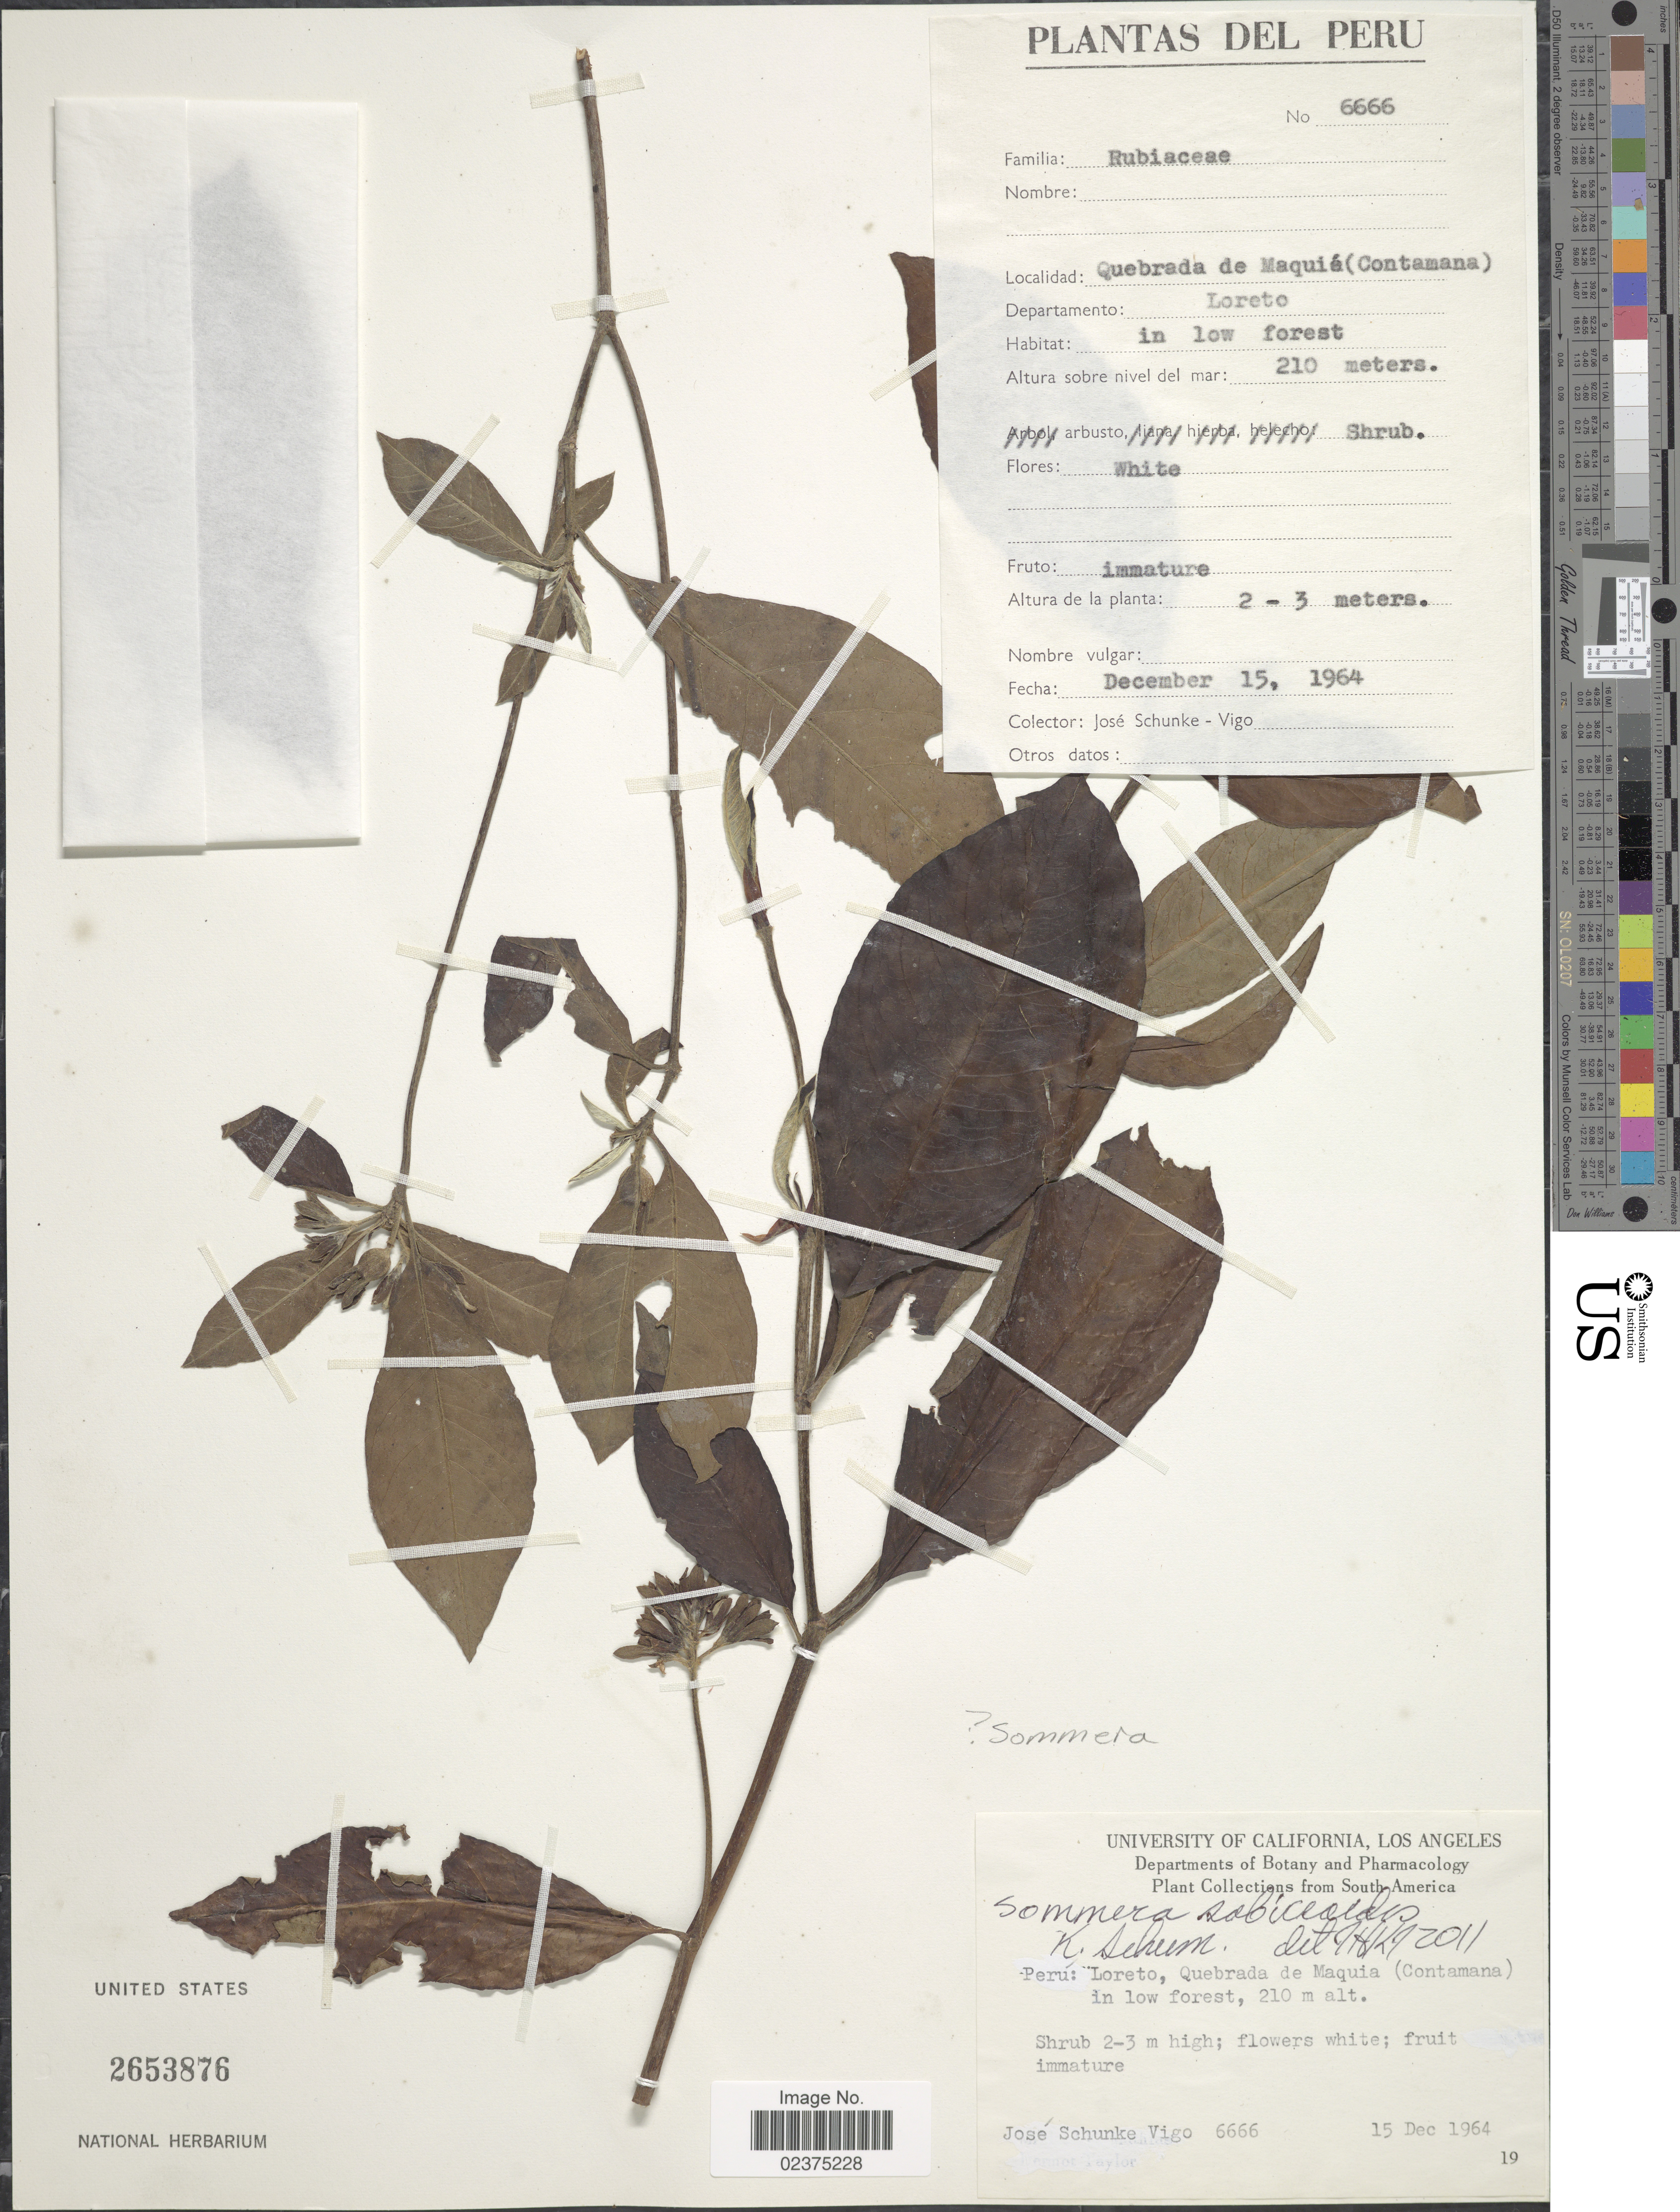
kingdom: Plantae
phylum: Tracheophyta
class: Magnoliopsida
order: Gentianales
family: Rubiaceae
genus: Sommera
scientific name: Sommera sabiceoides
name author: K. Schum.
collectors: J. Schunke Vigo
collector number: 6666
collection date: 1964-12-15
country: Peru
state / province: Loreto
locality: Quebrada de Maquia (Contamana) in low forest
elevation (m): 210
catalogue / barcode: US 2653876